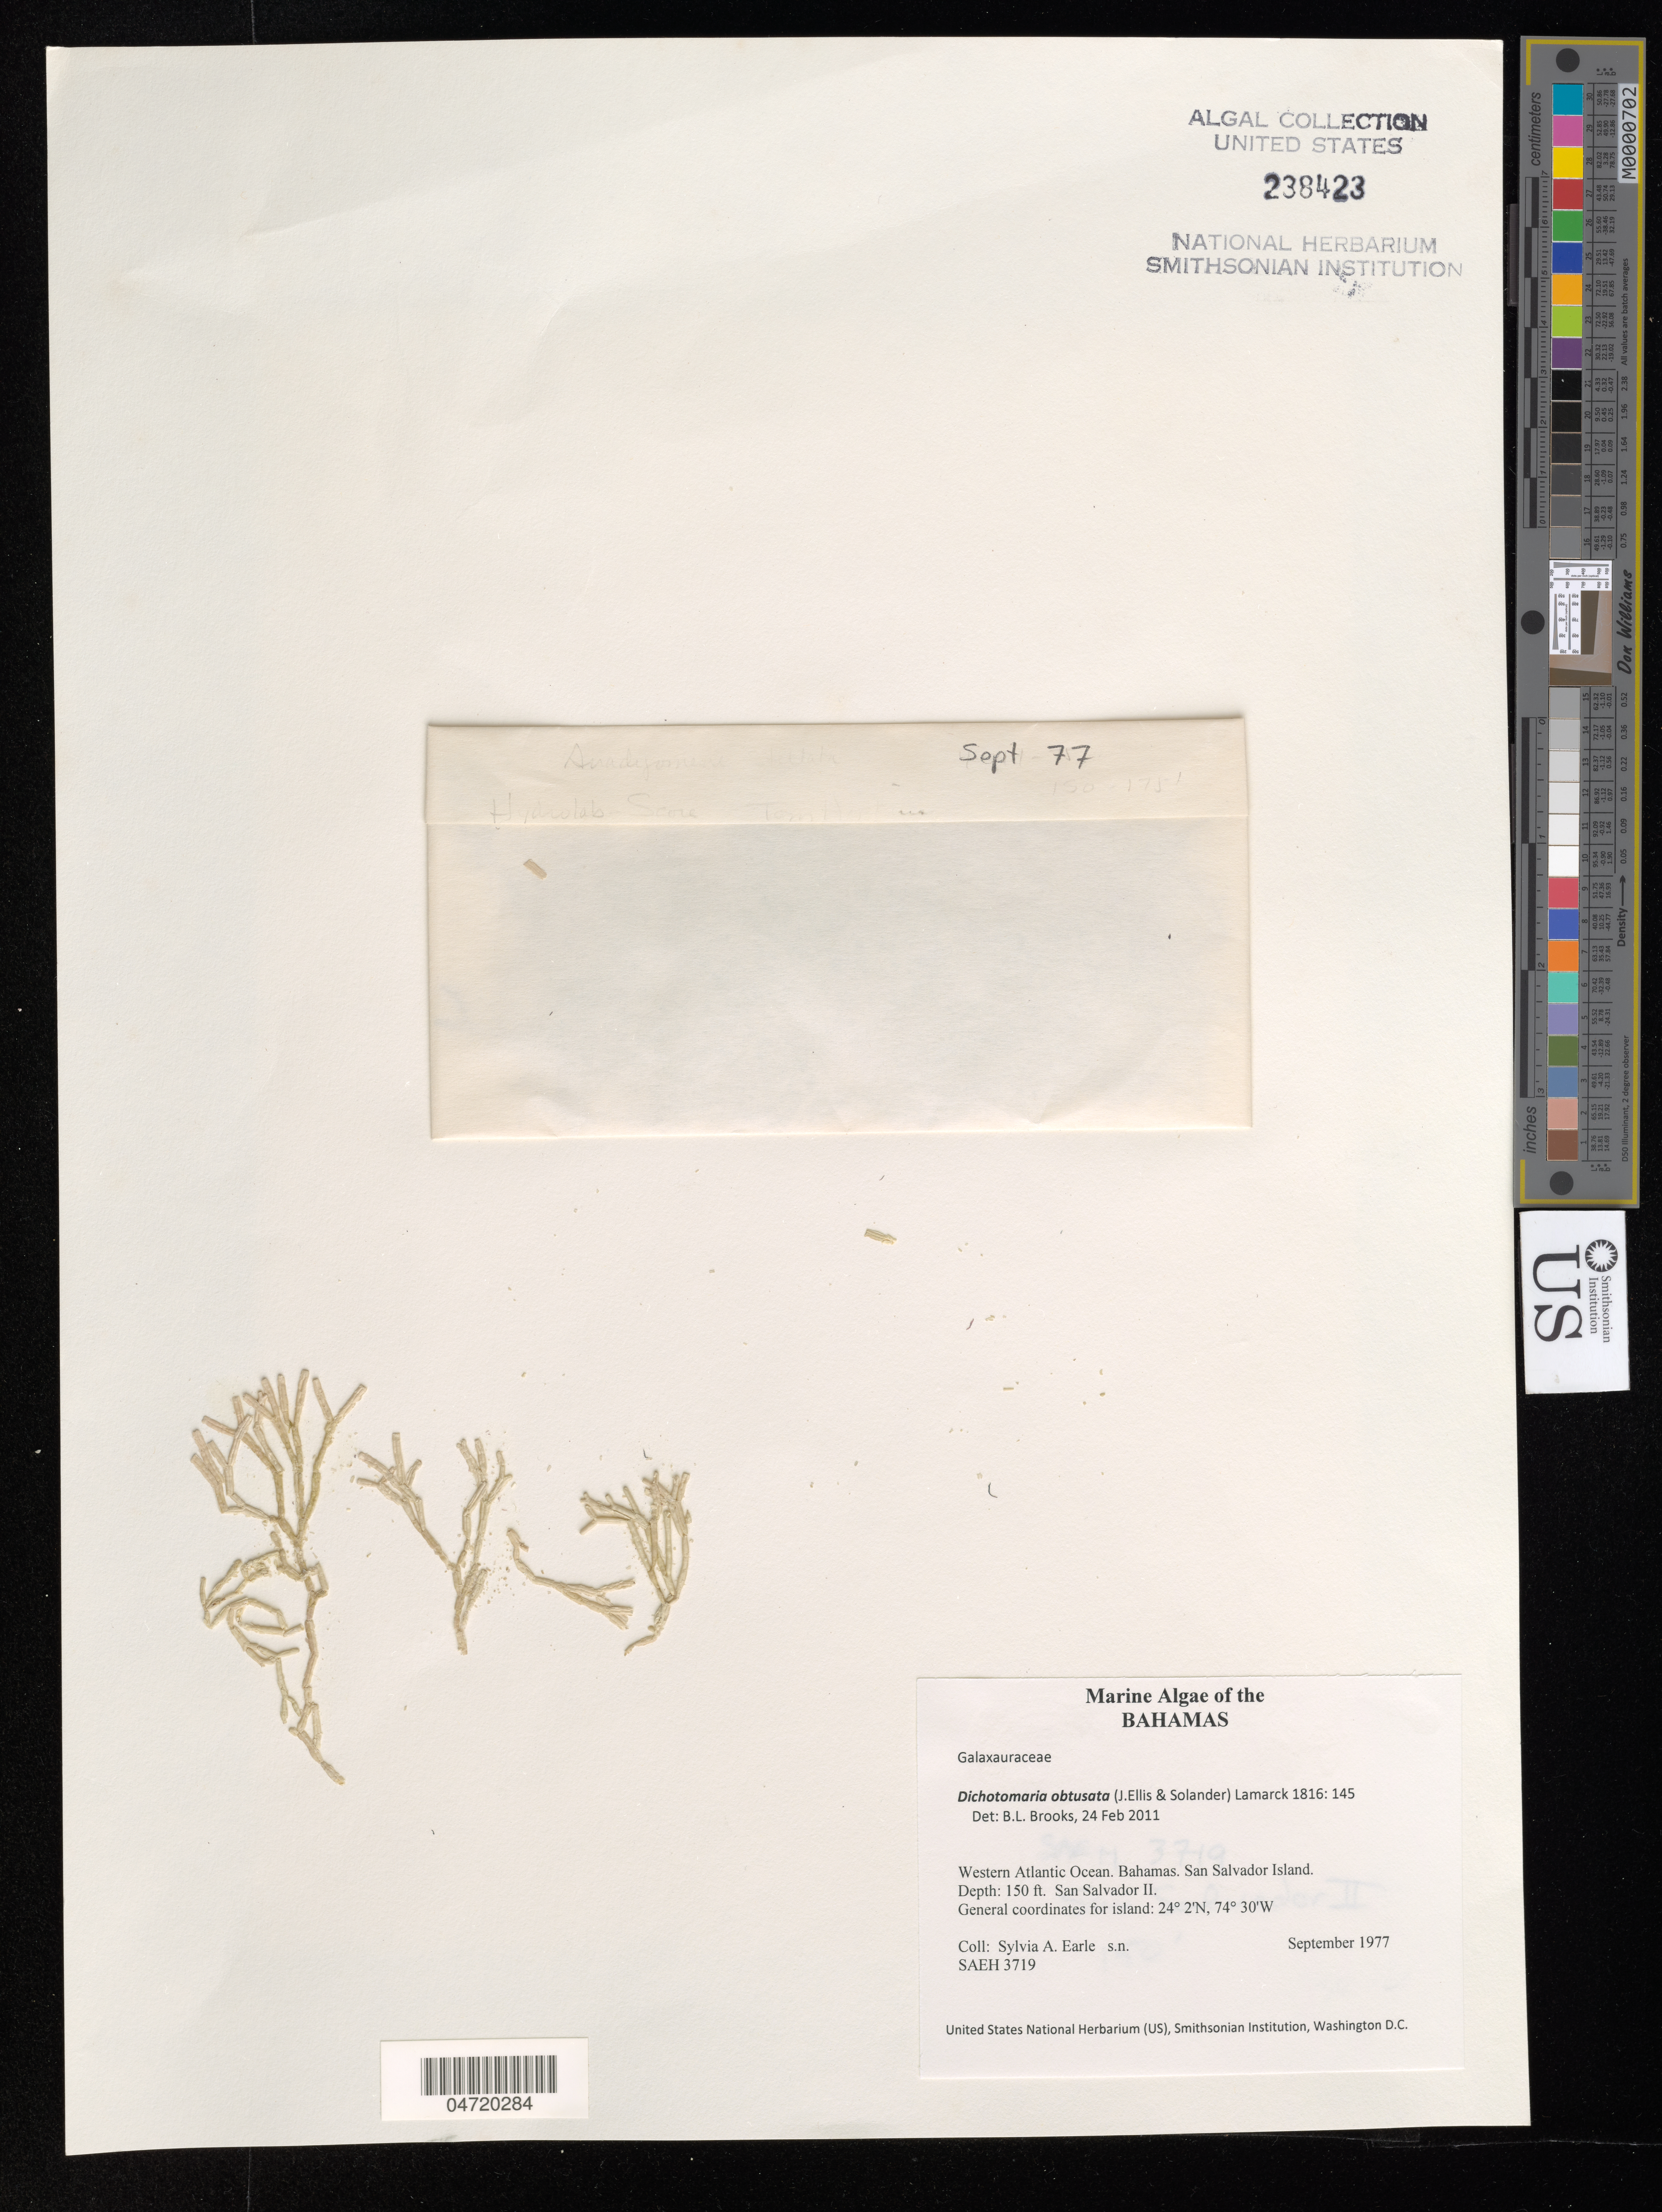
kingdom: Plantae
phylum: Rhodophyta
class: Florideophyceae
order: Nemaliales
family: Galaxauraceae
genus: Dichotomaria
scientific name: Dichotomaria obtusata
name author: (Ellis & Sol.) Lam.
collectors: S. A. Earle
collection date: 1977-09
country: Bahamas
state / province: San Salvador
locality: Western Atlantic Ocean. San Salvador Island. San Salvador II.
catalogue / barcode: US 238423